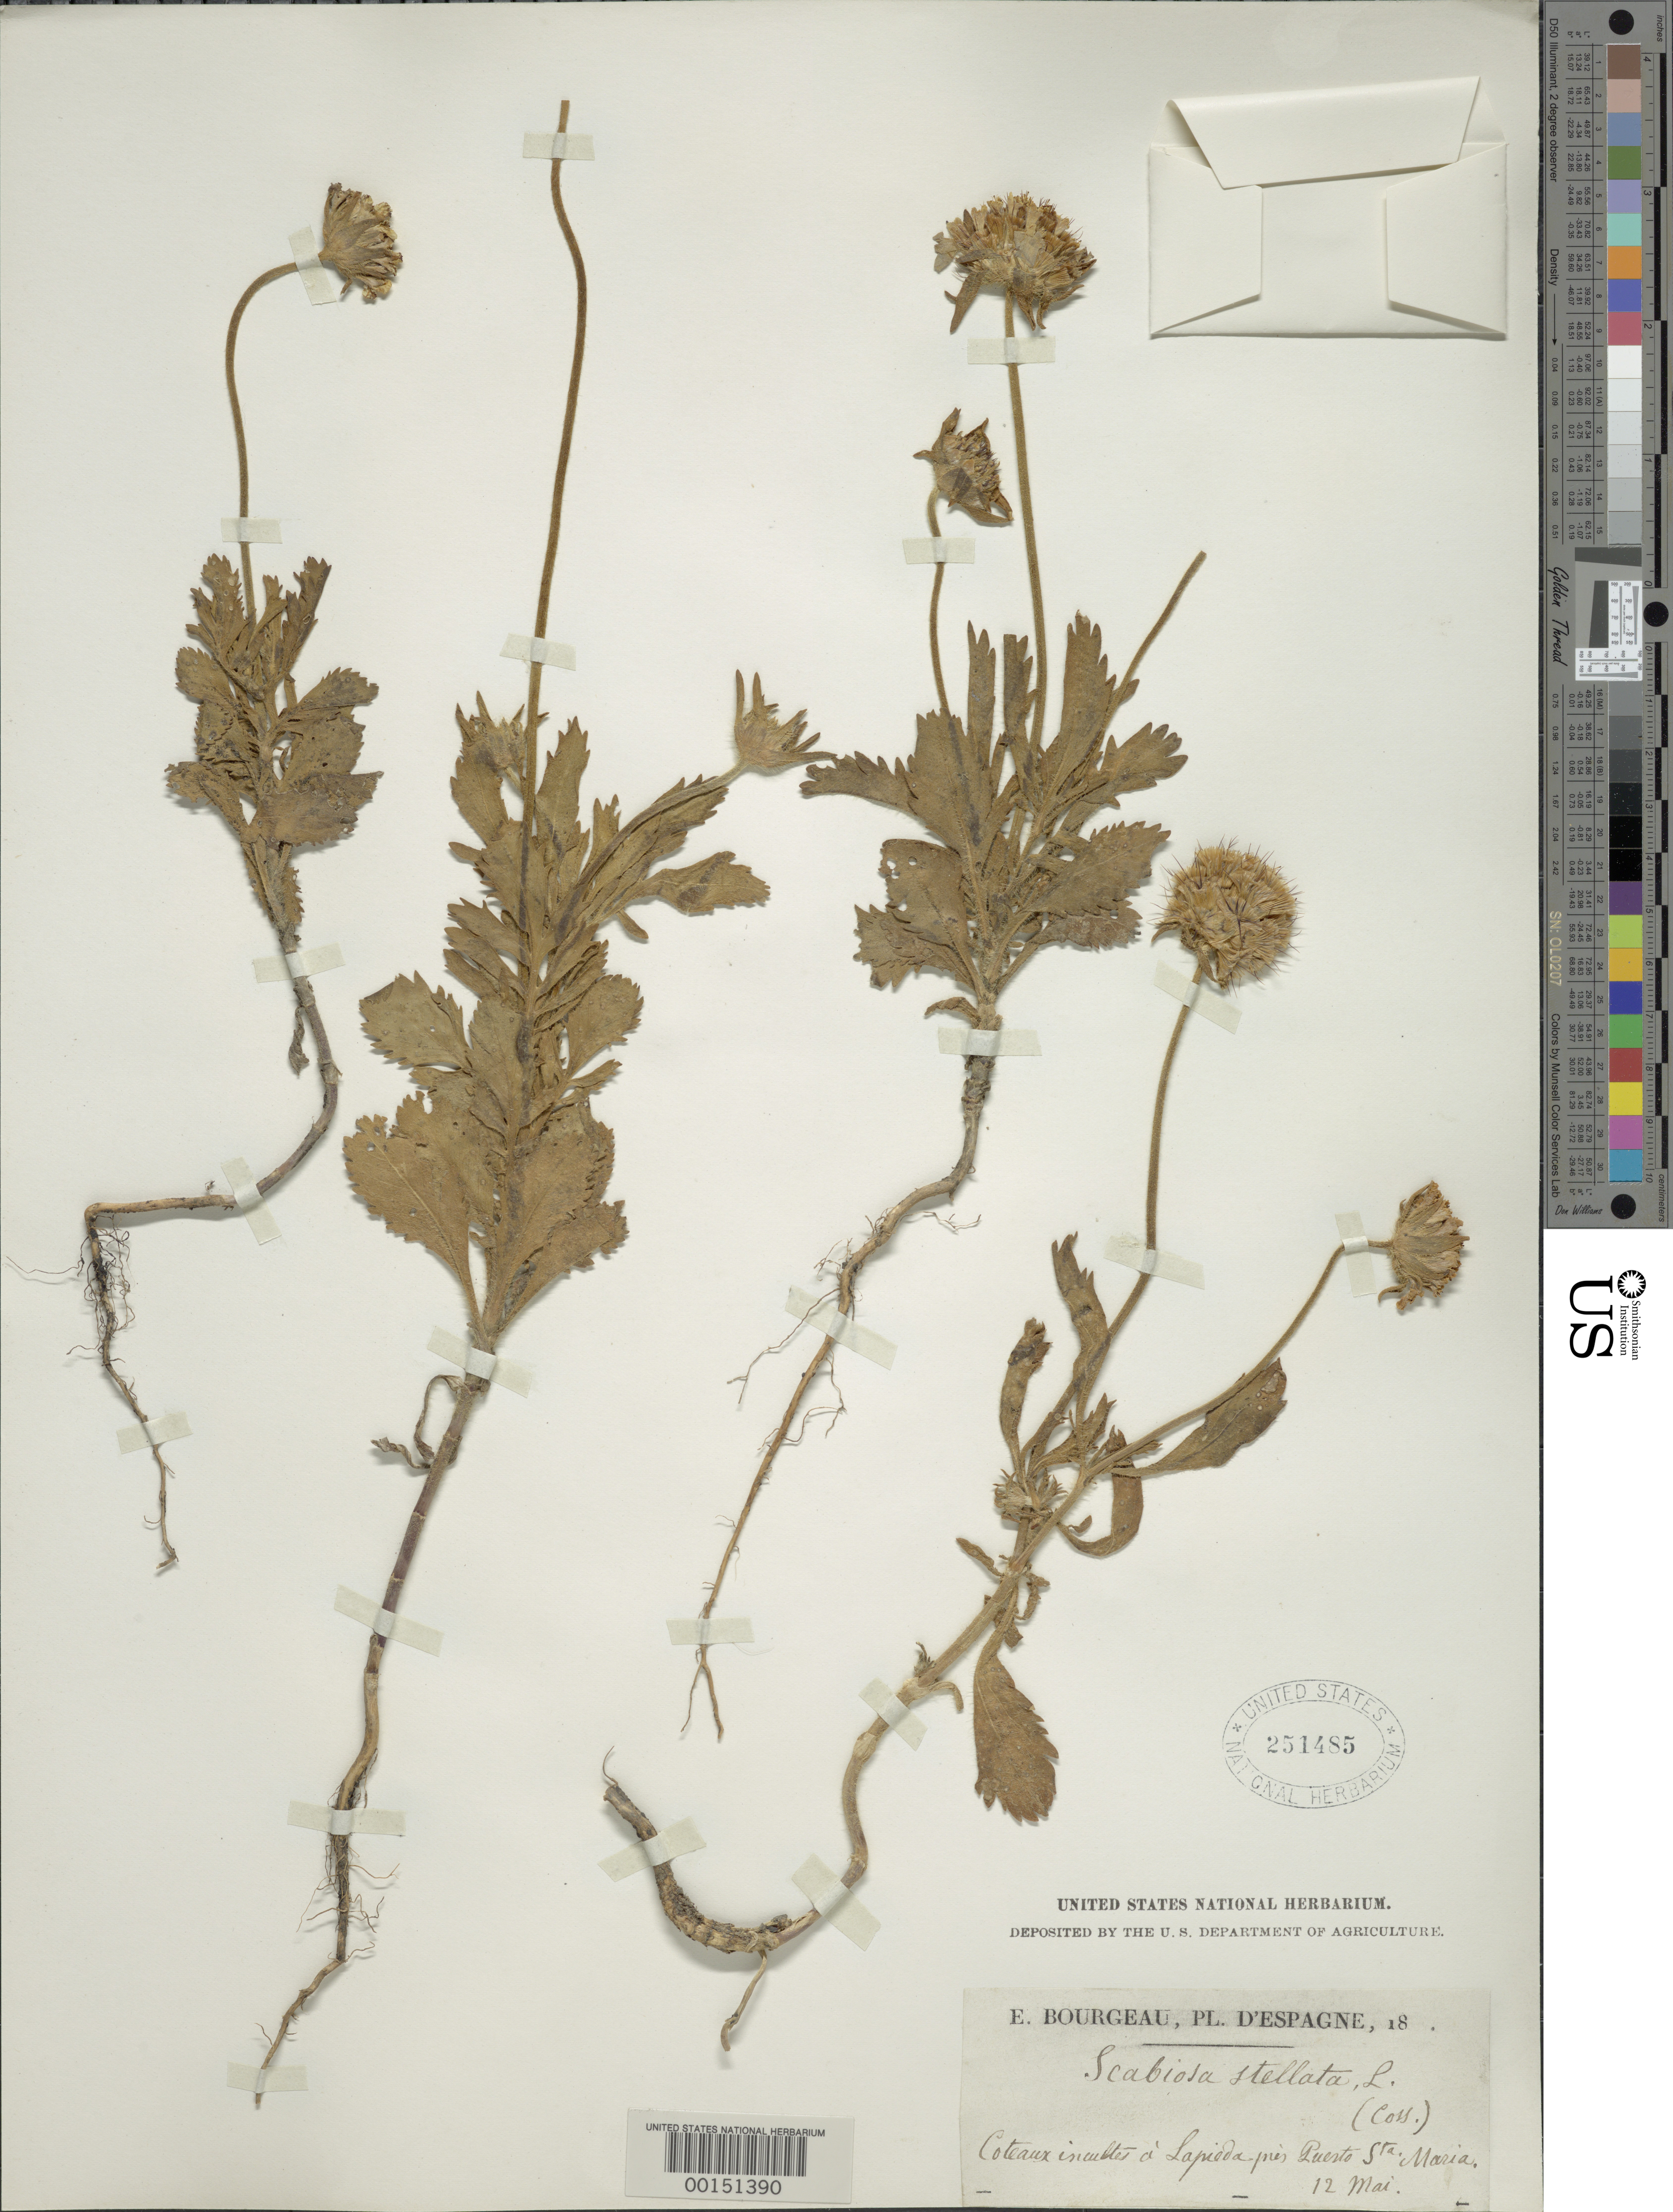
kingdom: Plantae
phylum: Tracheophyta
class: Magnoliopsida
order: Dipsacales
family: Caprifoliaceae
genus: Scabiosa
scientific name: Scabiosa stellata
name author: L.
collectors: E. Bourgeau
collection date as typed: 12 May 18--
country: Spain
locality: Coteaux incultes a'Lapieda pris Puerto Sta. Maria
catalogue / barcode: US 251485